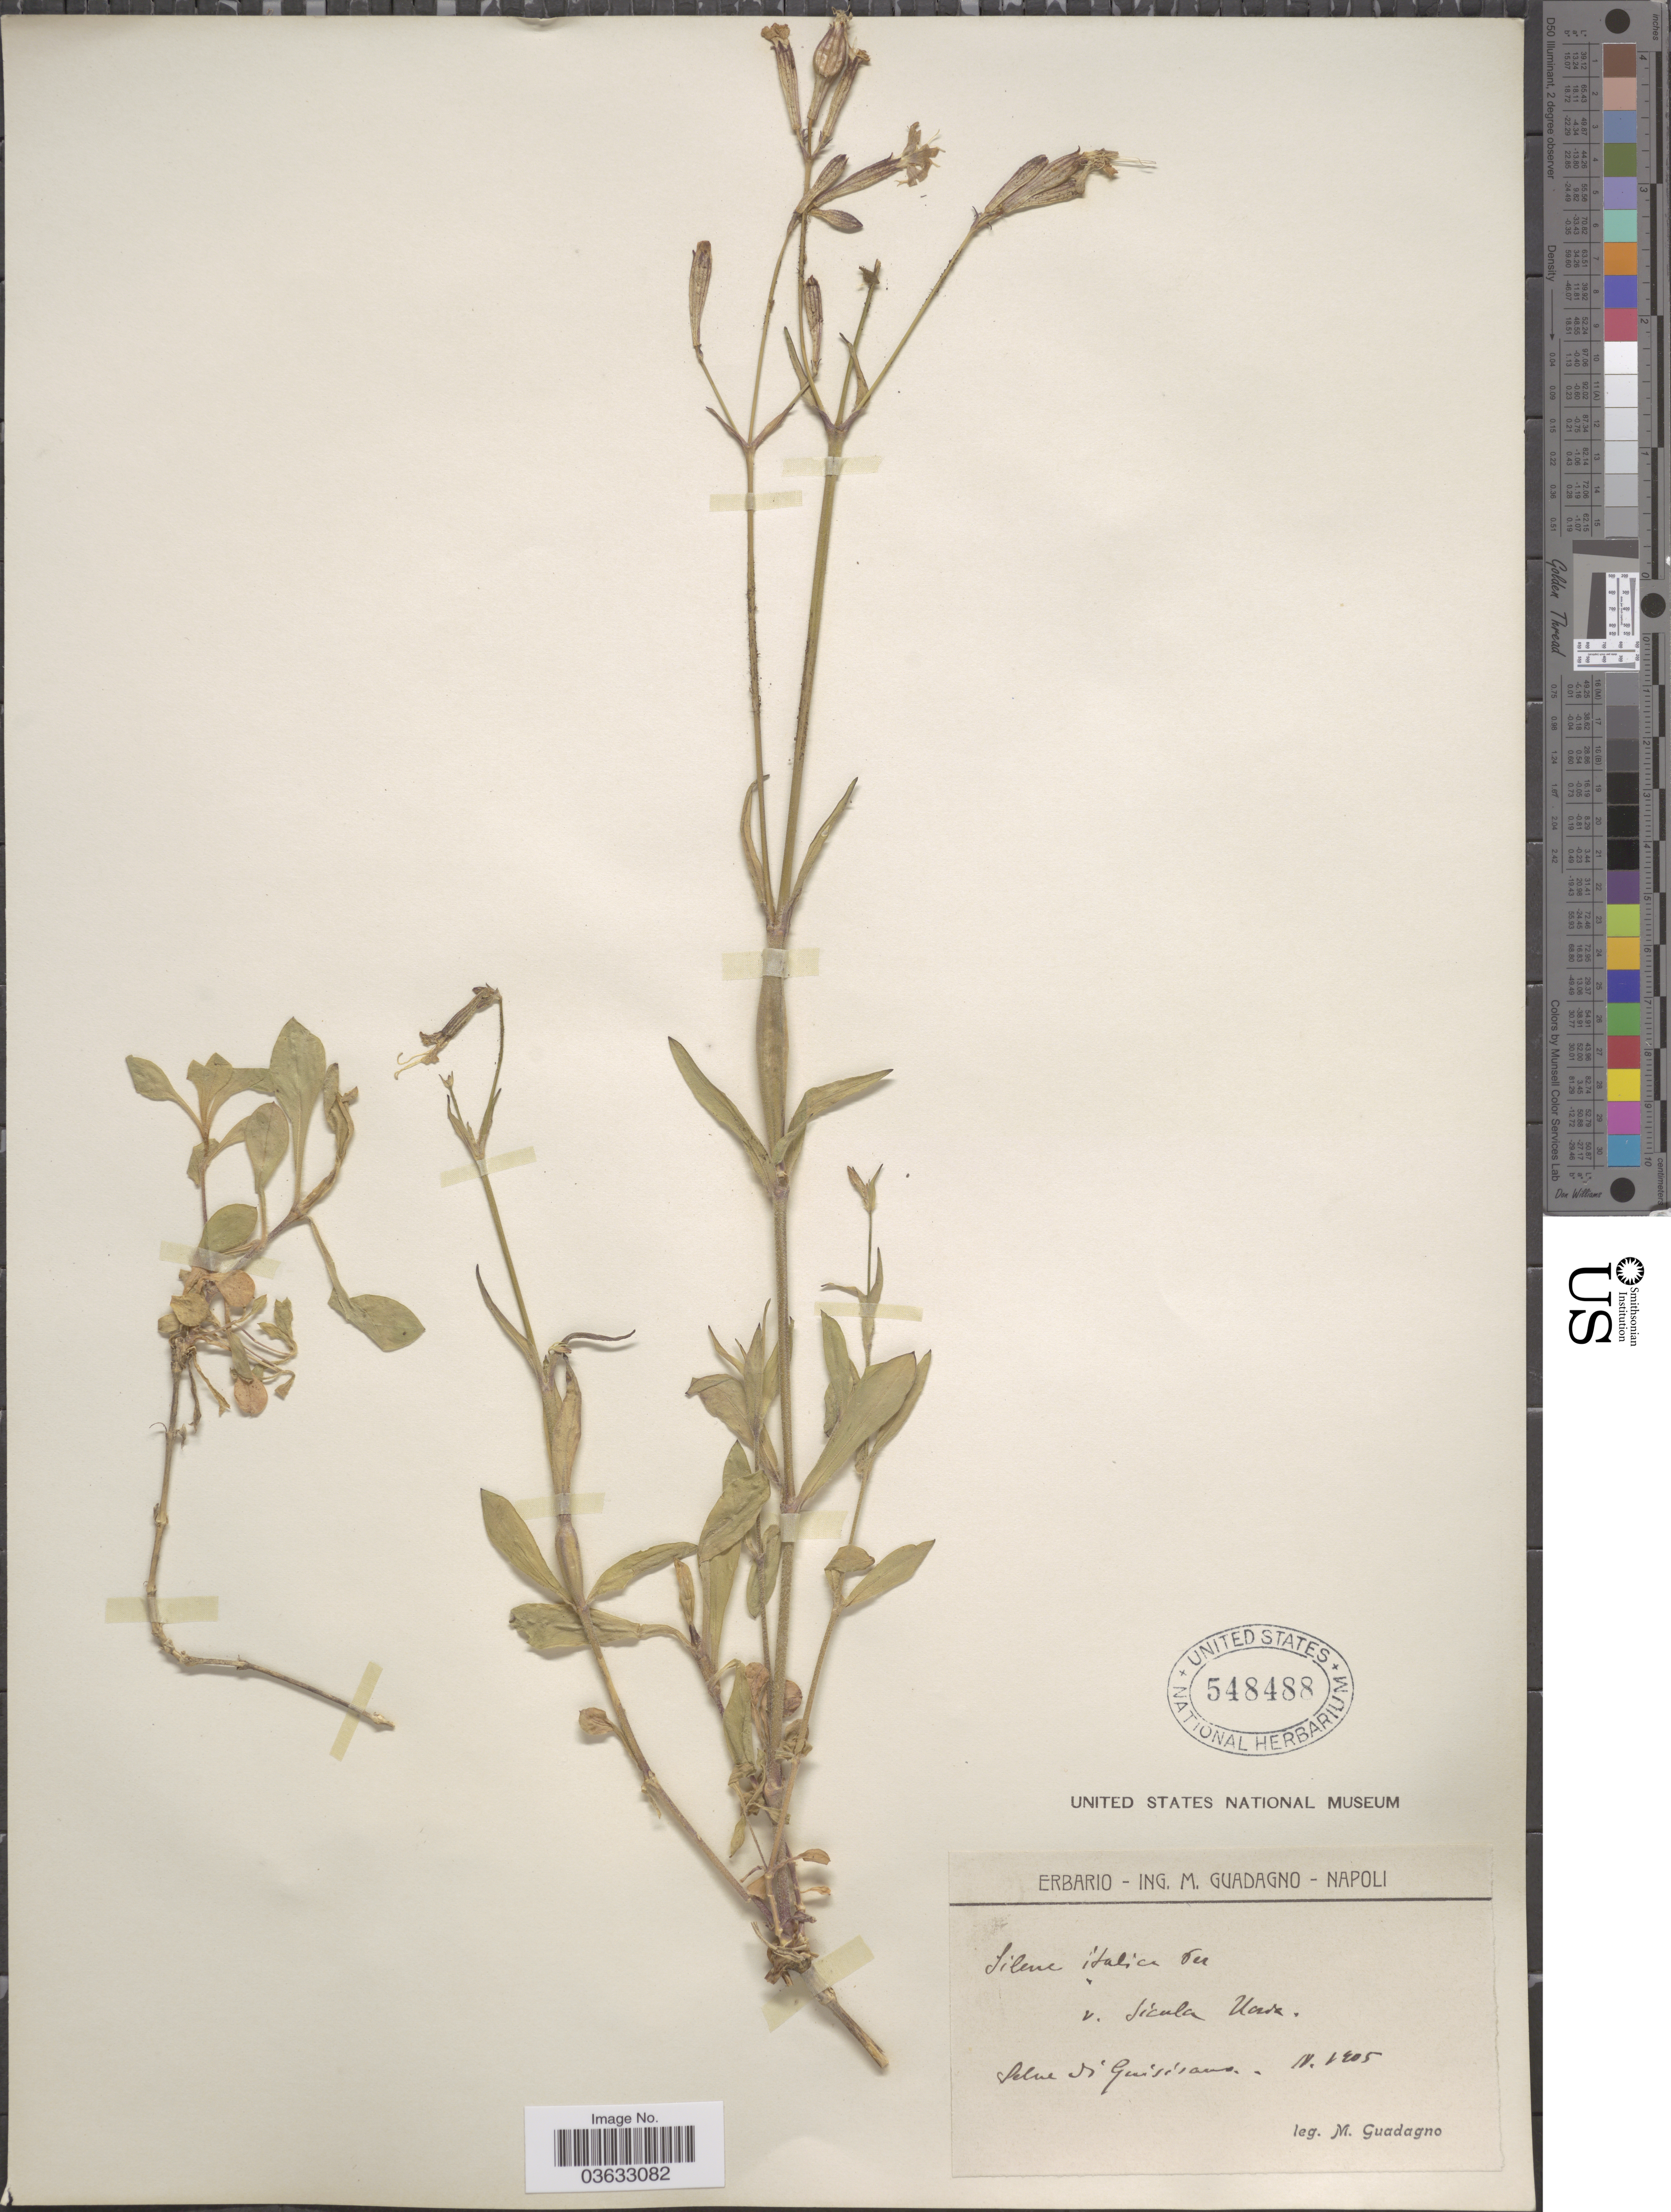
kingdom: Plantae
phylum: Tracheophyta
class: Magnoliopsida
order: Caryophyllales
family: Caryophyllaceae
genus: Silene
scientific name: Silene italica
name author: (L.) Pers.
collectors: M. Guadagno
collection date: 1905-04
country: Italy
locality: Selve di Quisisana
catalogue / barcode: US 548488